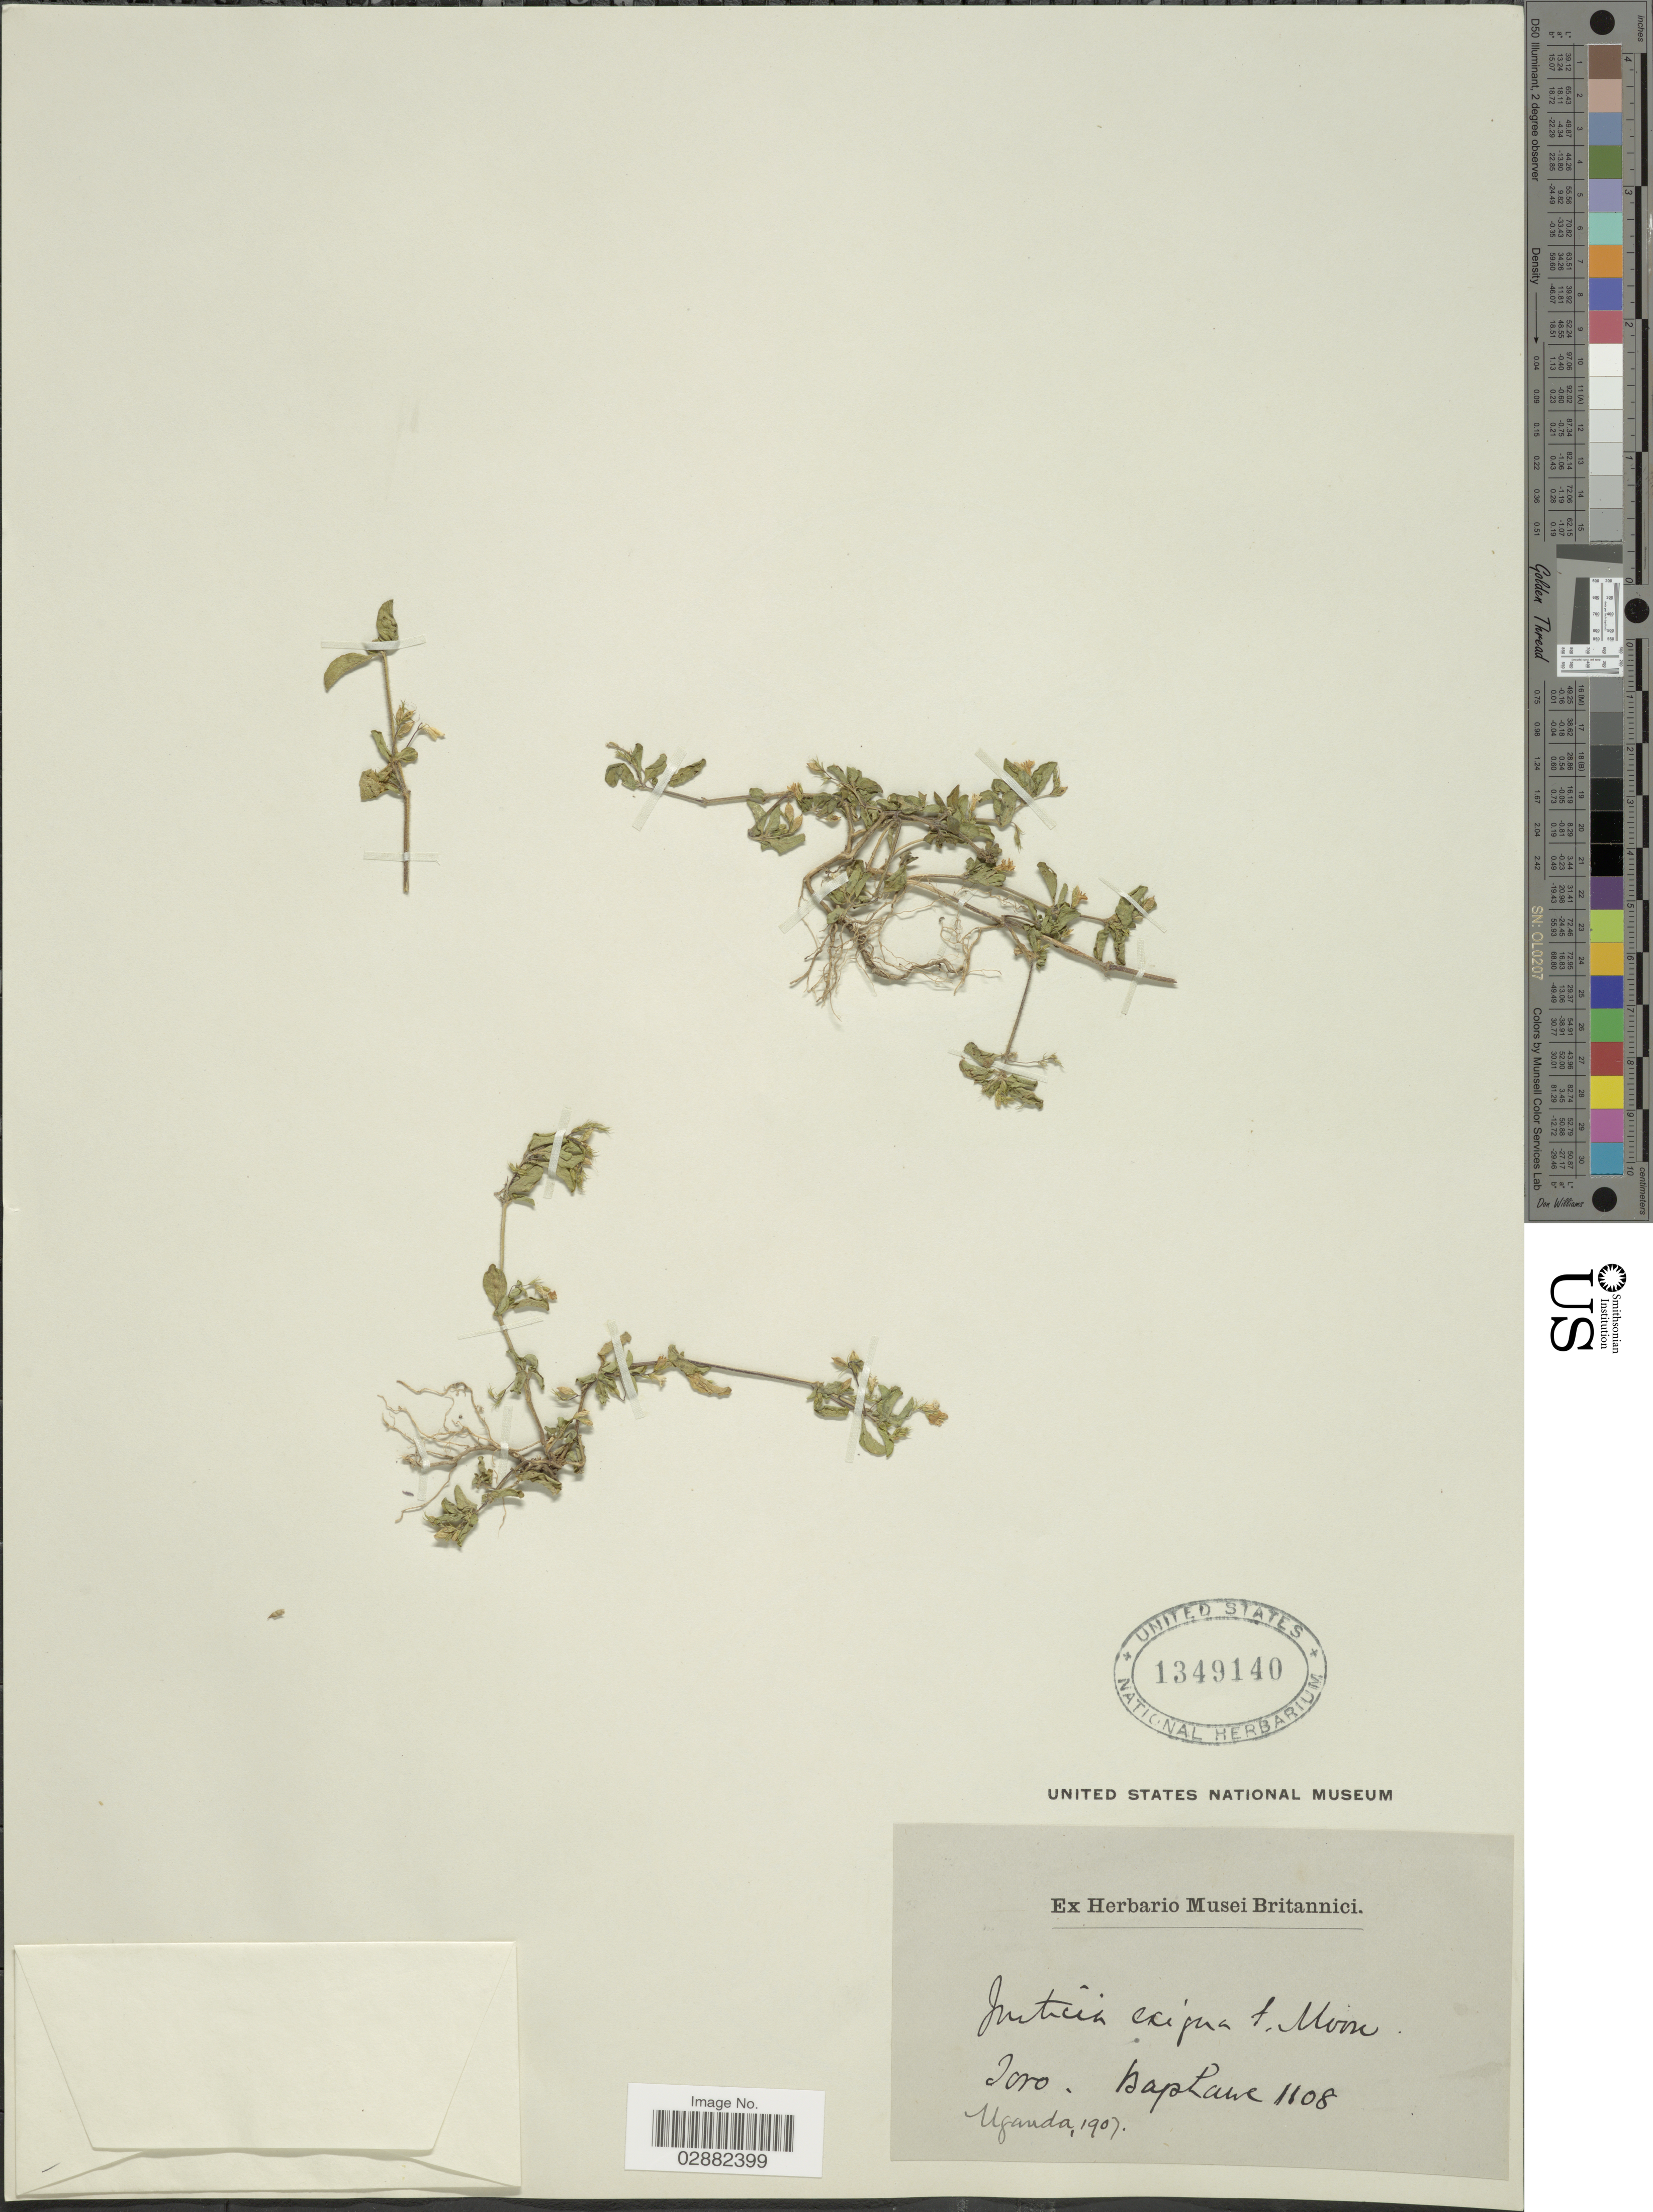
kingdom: Plantae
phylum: Tracheophyta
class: Magnoliopsida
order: Lamiales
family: Acanthaceae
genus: Justicia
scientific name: Justicia exigua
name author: S. Moore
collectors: Bagshawe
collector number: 1108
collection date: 1907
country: Uganda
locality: Toro.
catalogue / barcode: US 1349140